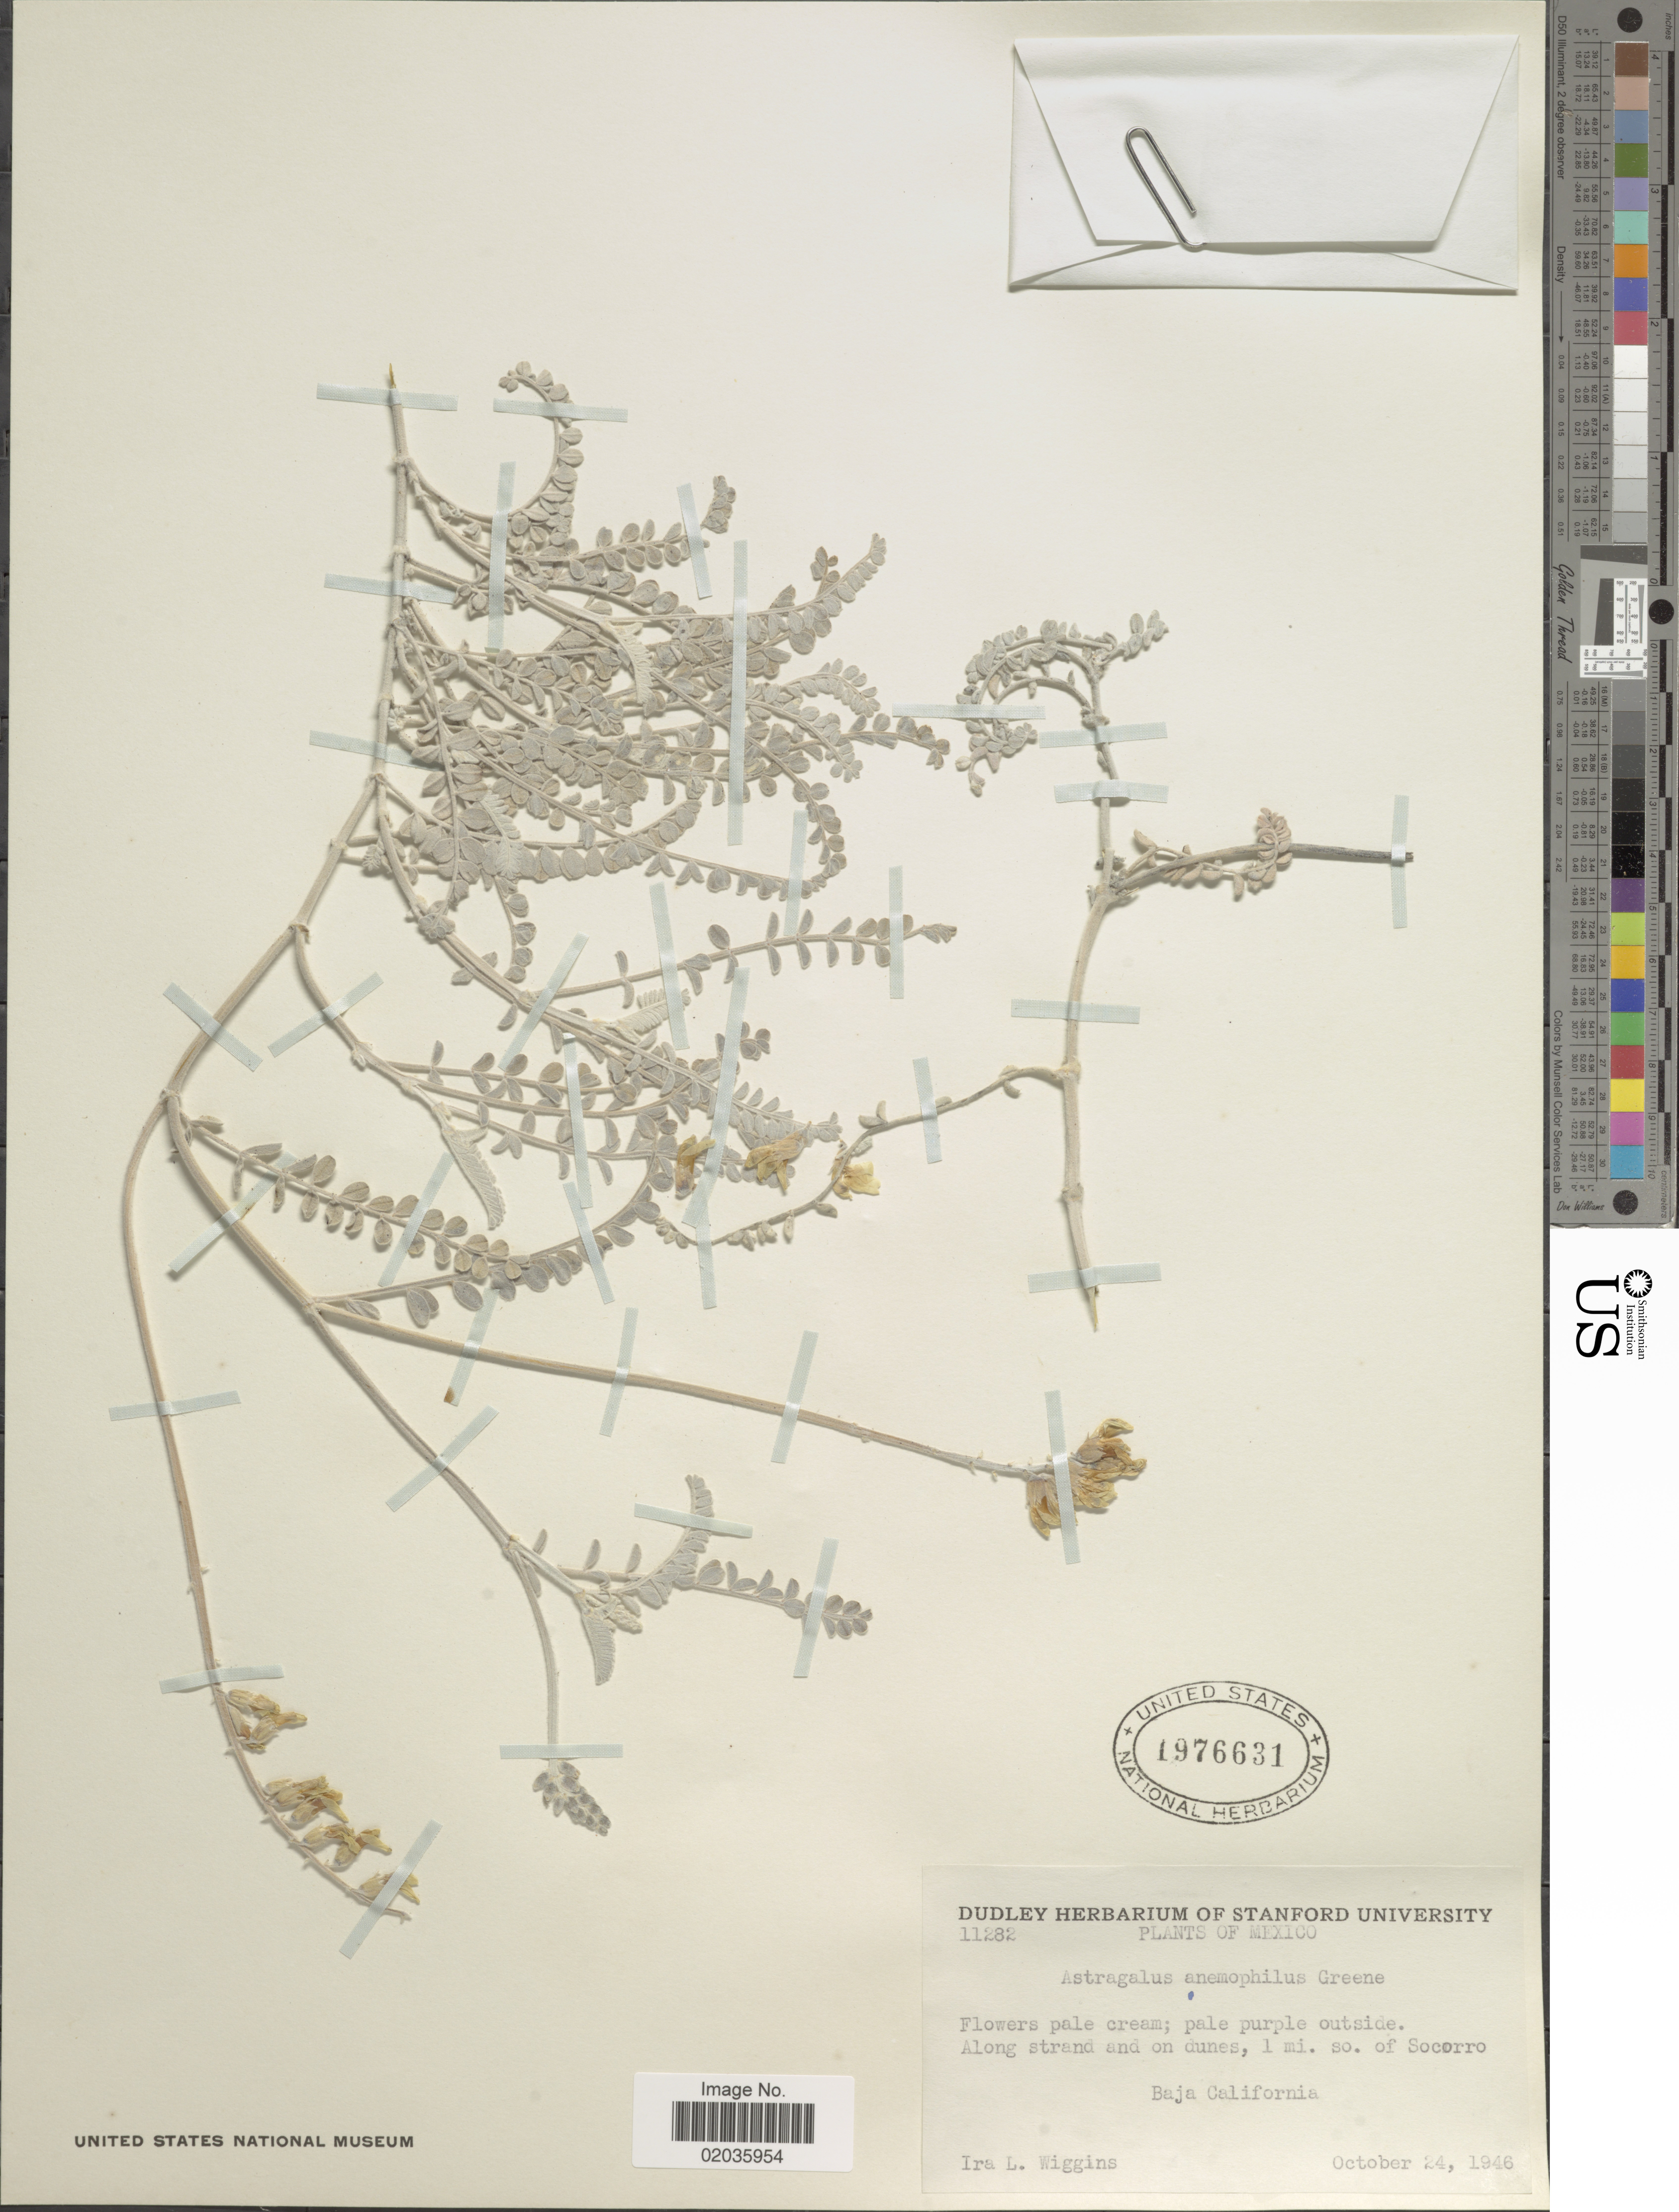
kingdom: Plantae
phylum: Tracheophyta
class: Magnoliopsida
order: Fabales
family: Fabaceae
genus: Astragalus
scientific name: Astragalus anemophilus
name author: Greene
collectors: I. L. Wiggins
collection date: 1946-10-24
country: Mexico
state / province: Baja California Norte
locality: Baja California. Along strand and on dunes, 1 mi. so. of Socorro. Baja California.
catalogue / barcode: US 1976631